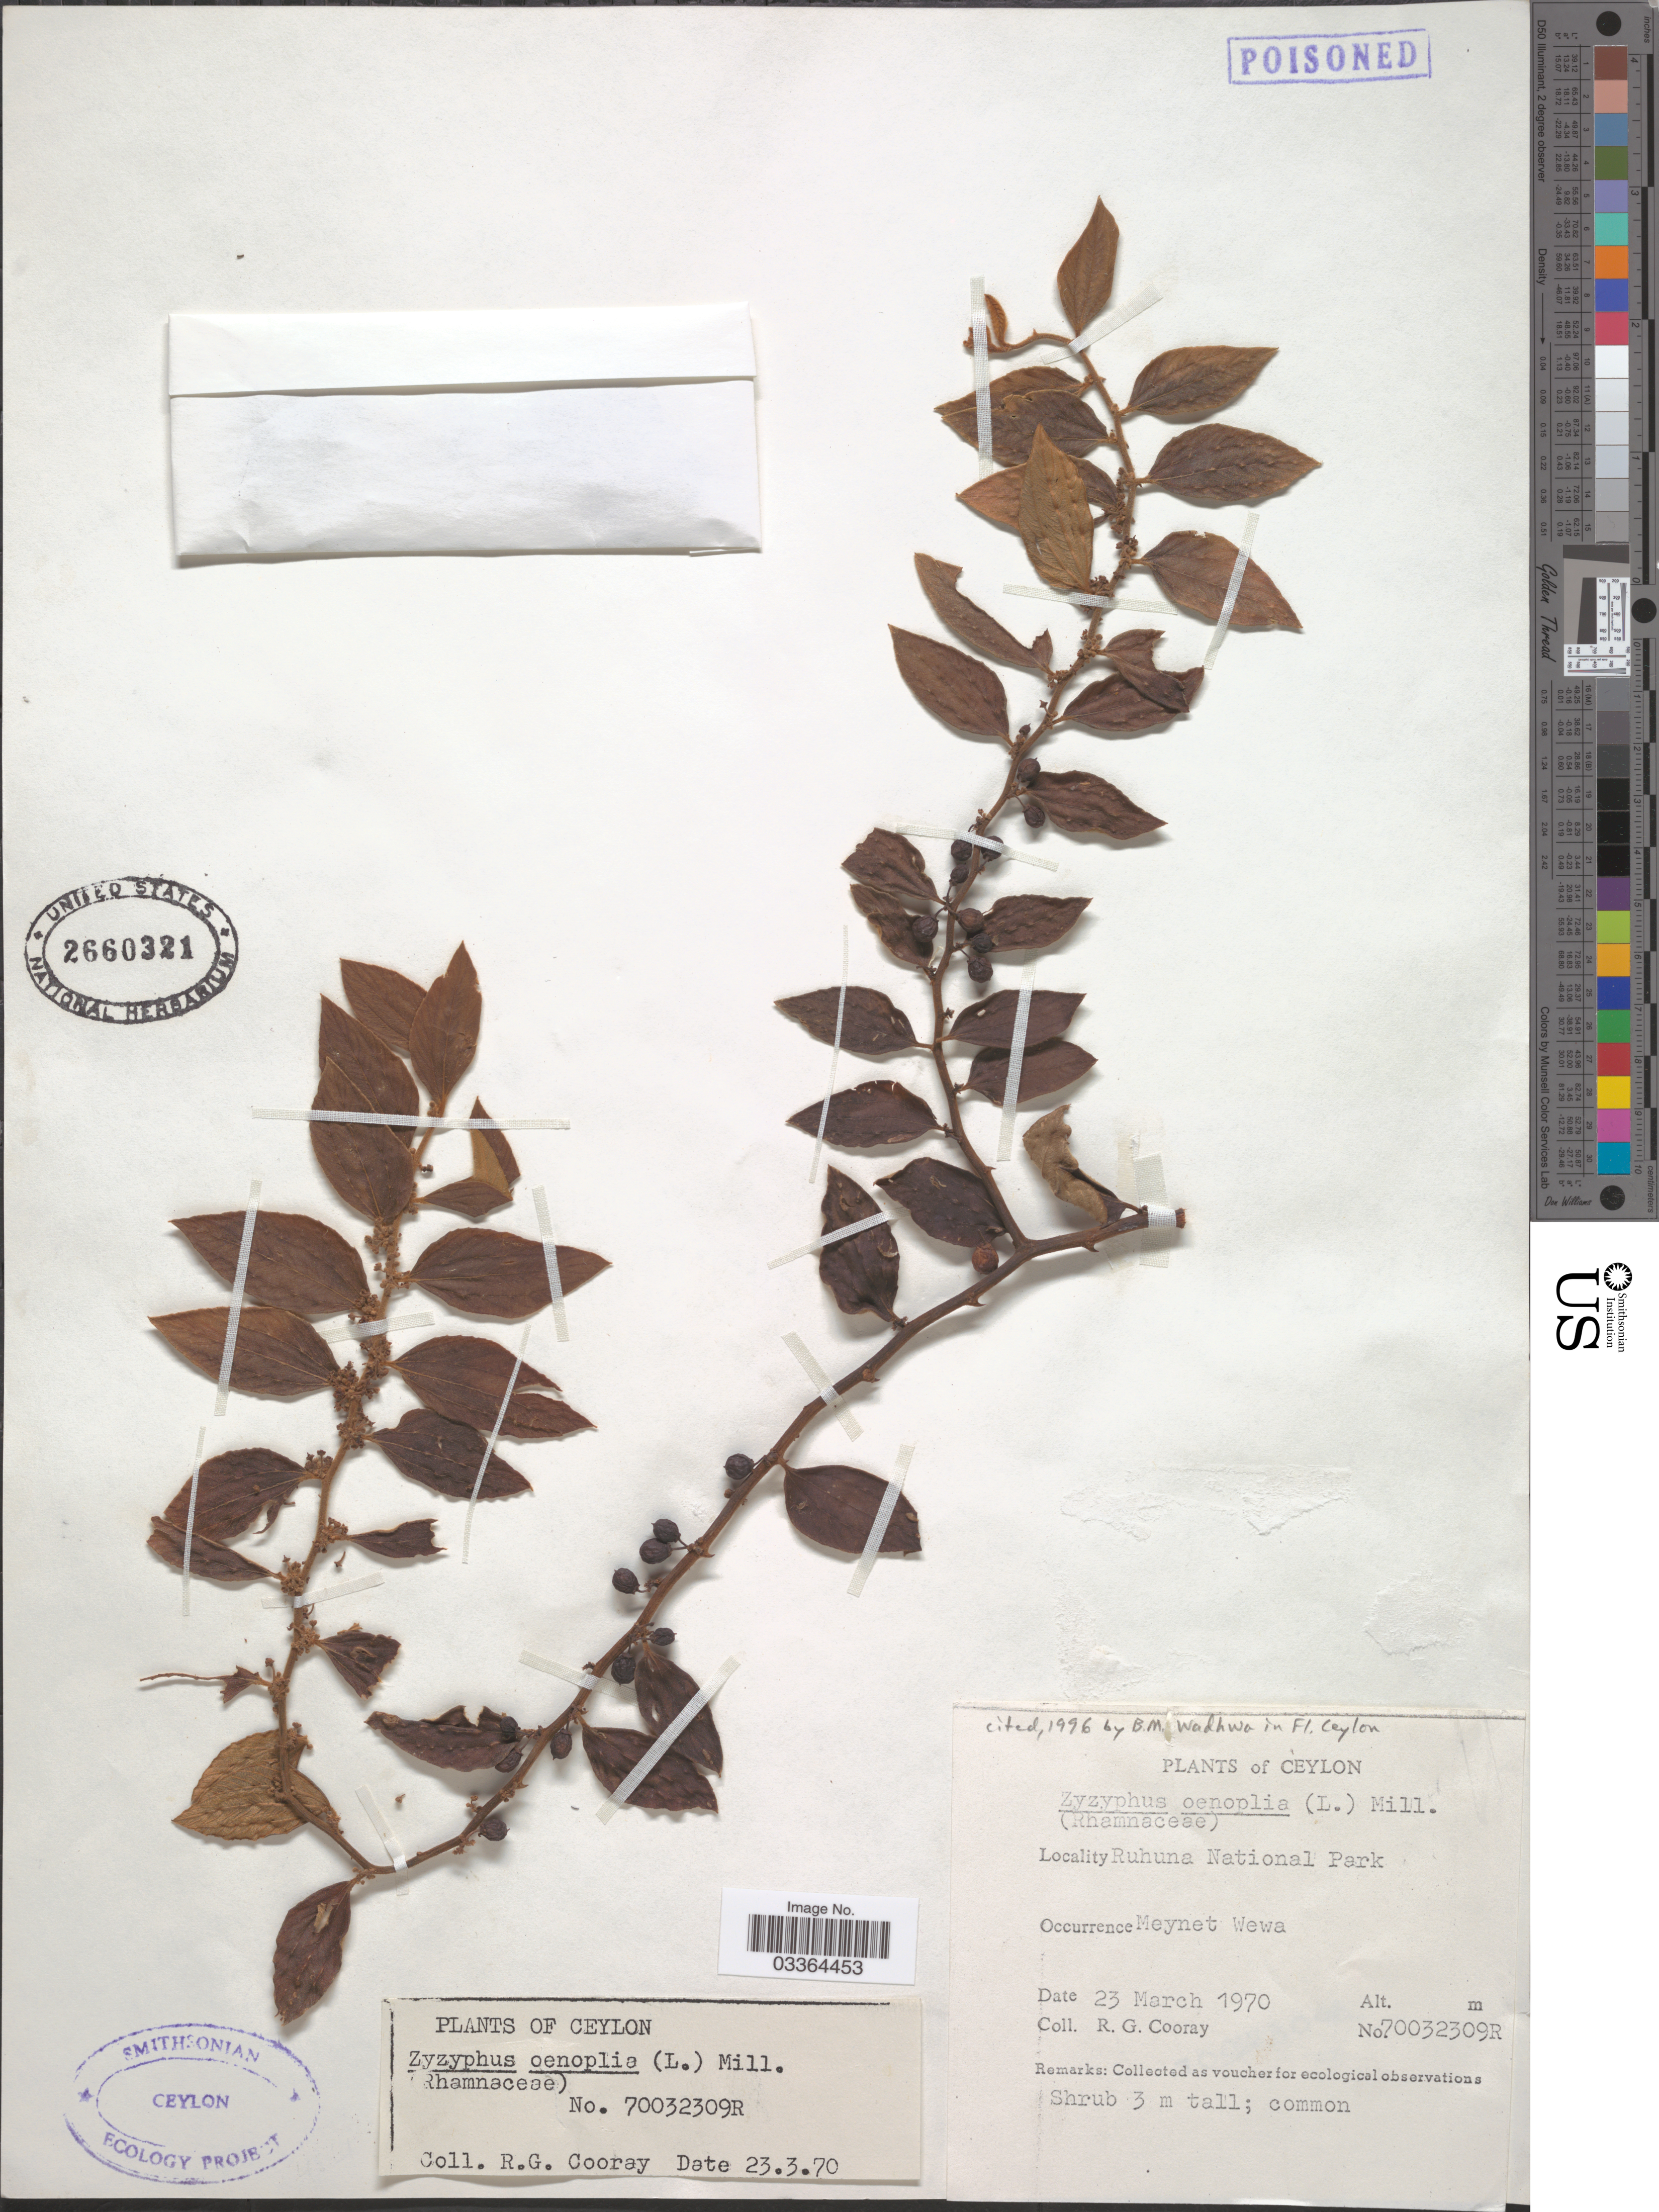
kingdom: Plantae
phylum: Tracheophyta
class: Magnoliopsida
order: Rosales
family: Rhamnaceae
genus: Ziziphus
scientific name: Ziziphus oenopolia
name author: (L.) Mill.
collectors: R. Cooray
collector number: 70032309R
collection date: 1970-03-23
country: Sri Lanka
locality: Ceylon. Ruhuna National Park. Meynet Wewa.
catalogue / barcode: US 2660321